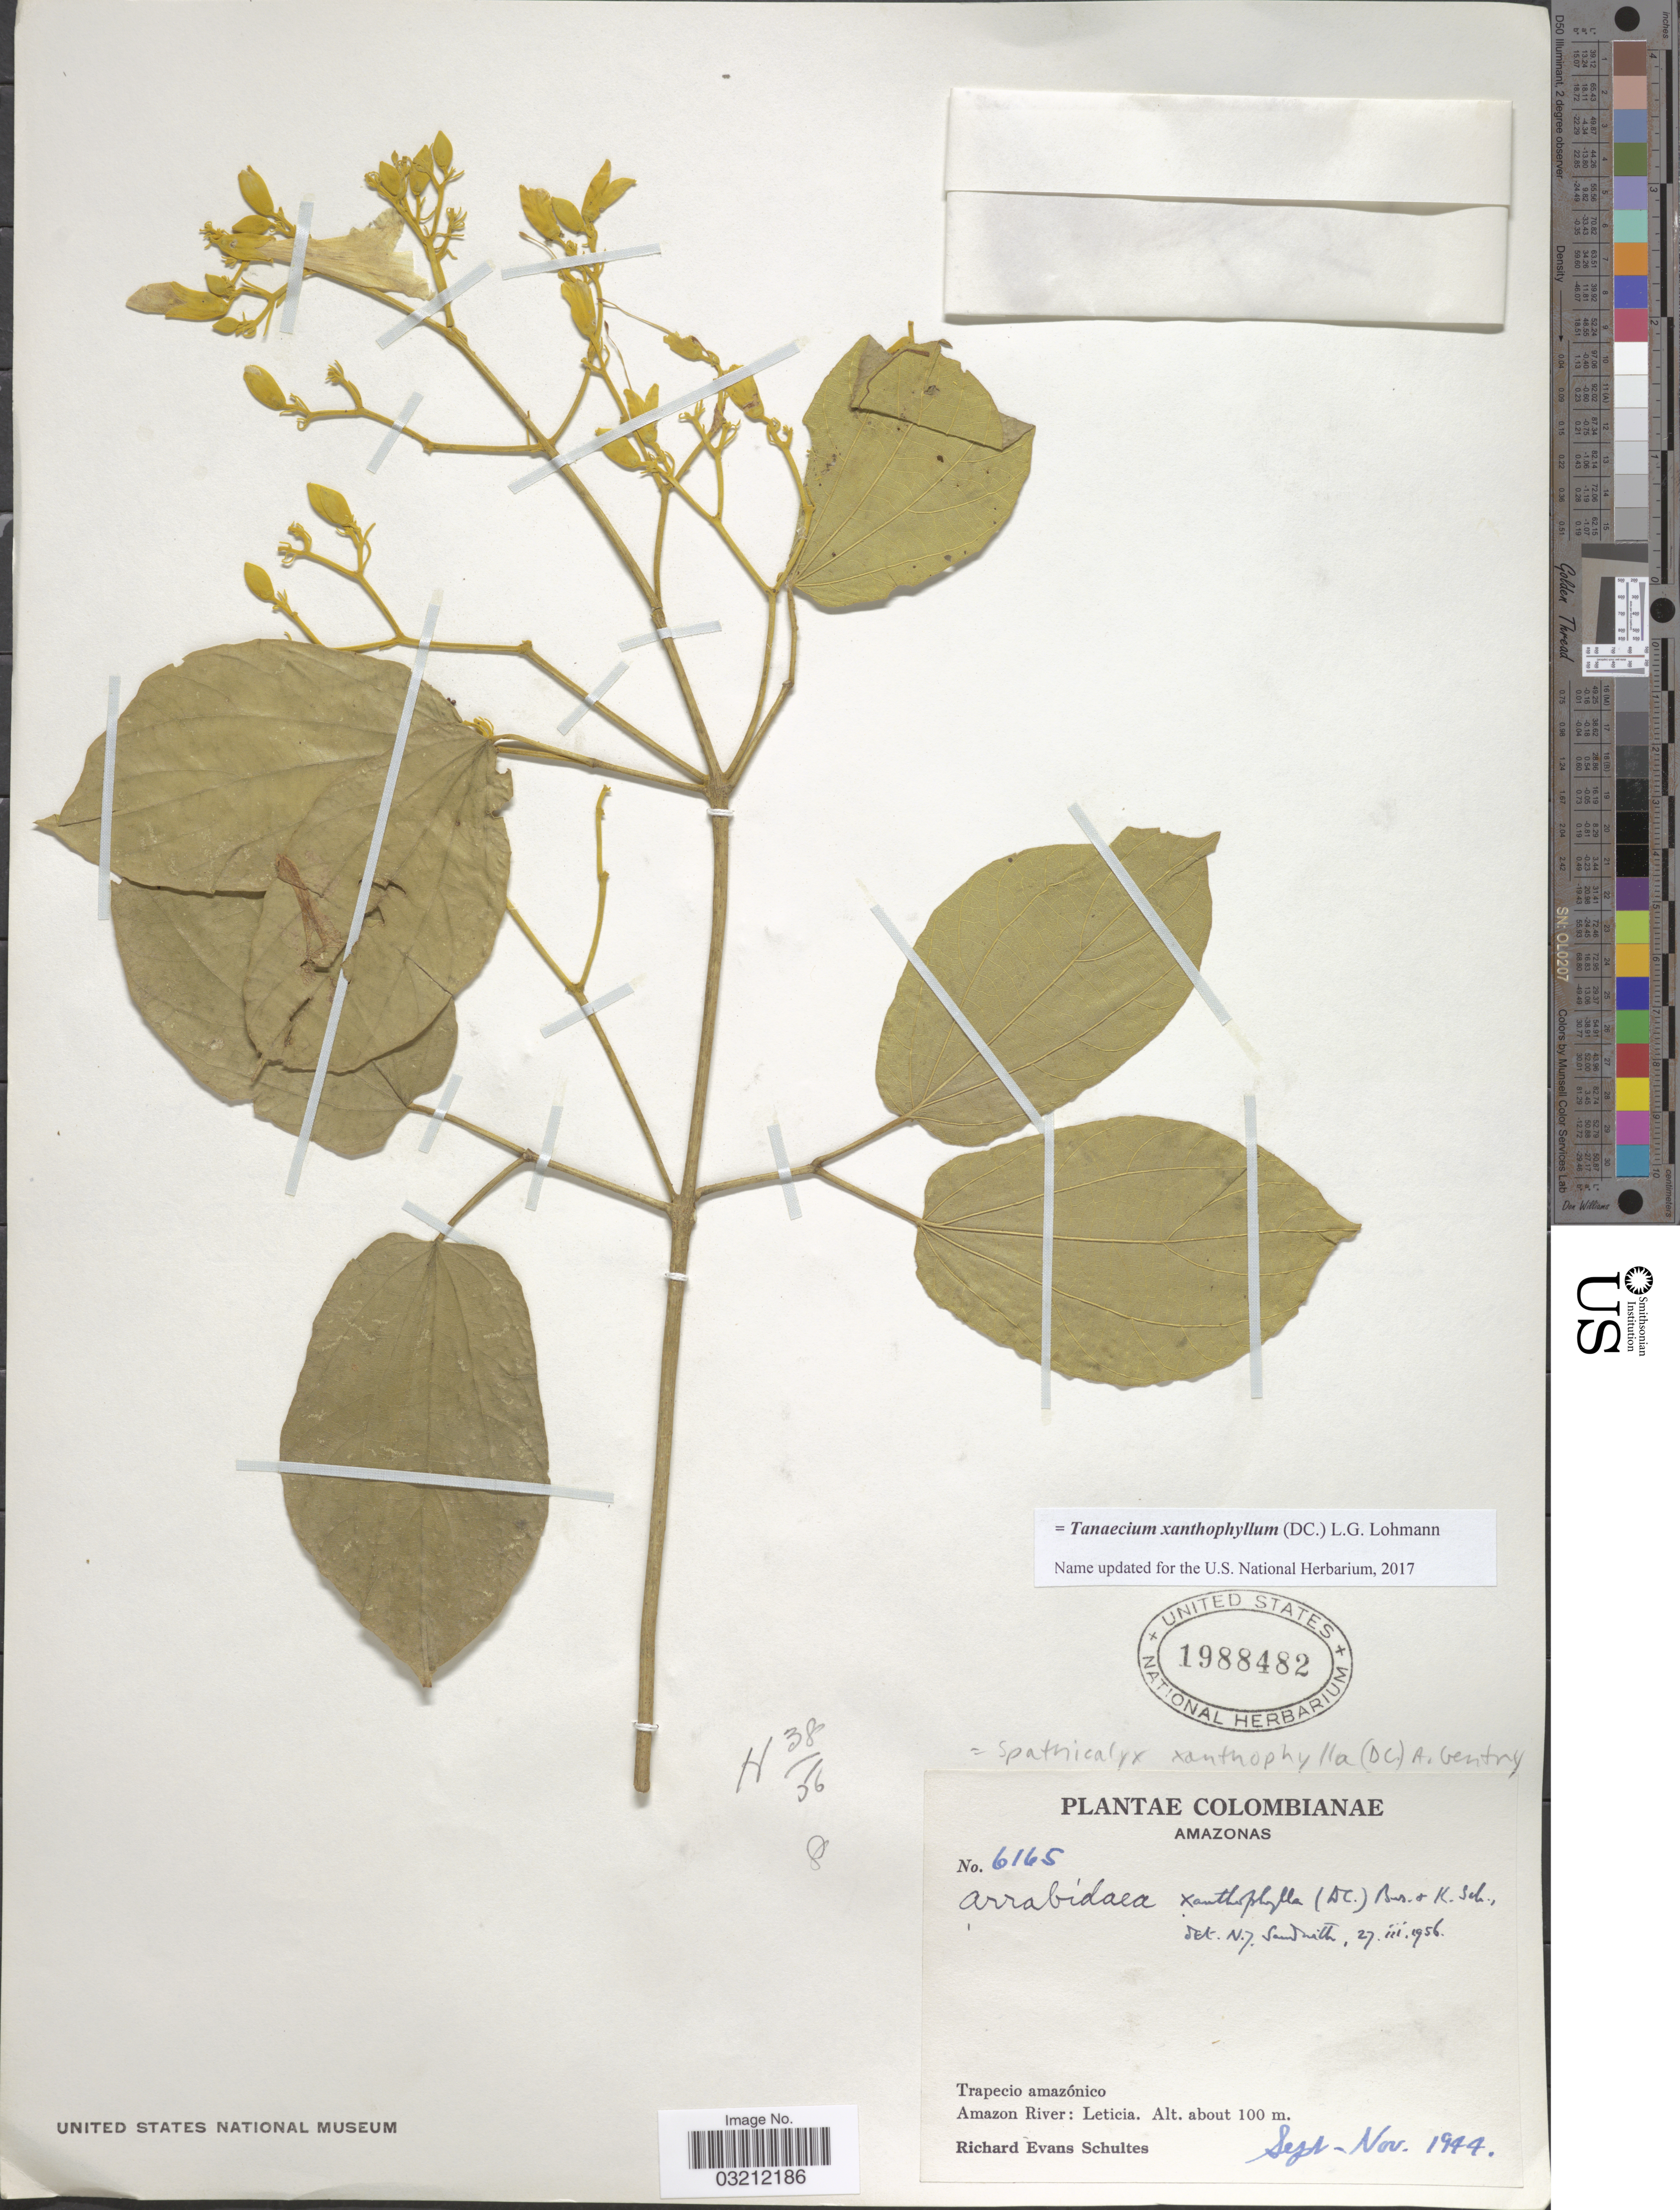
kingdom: Plantae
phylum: Tracheophyta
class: Magnoliopsida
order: Lamiales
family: Bignoniaceae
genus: Tanaecium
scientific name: Tanaecium xanthophyllum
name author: (DC.) L.G. Lohmann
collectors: R. E. Schultes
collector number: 6165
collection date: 1944-09/1944-11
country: Colombia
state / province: Amazônas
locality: Amazon River: Leticia.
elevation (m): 100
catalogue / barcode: US 1988482